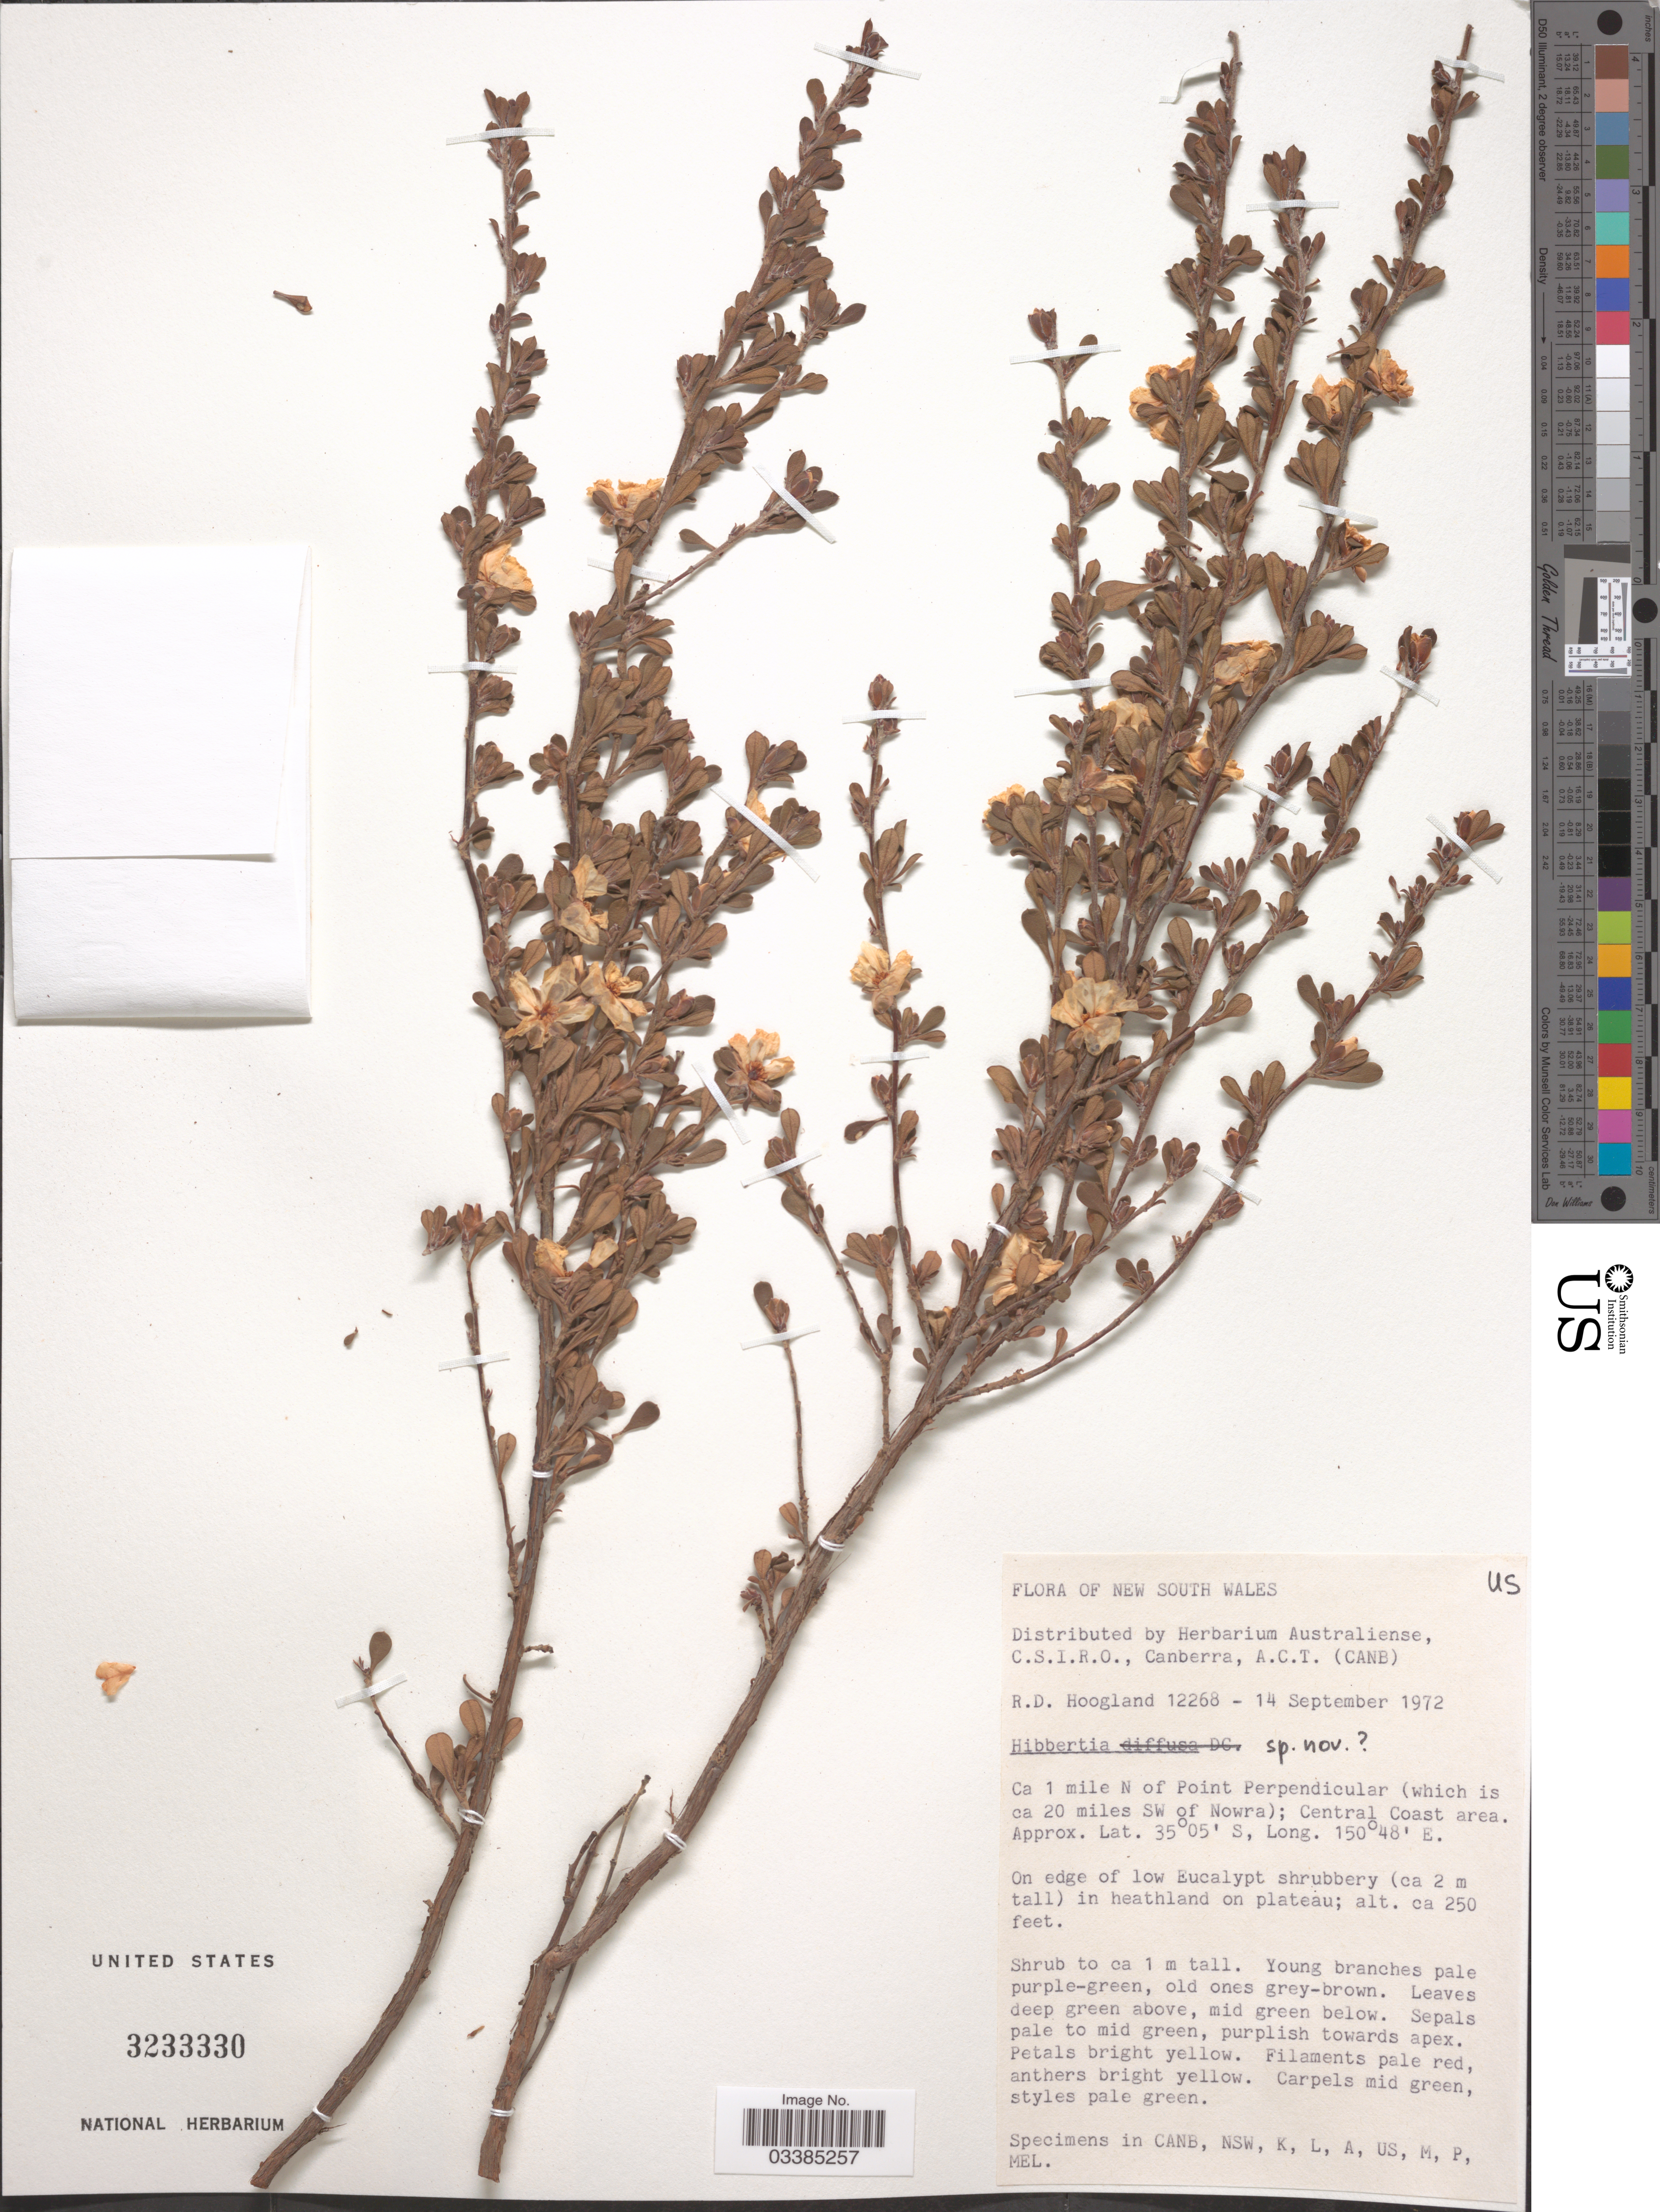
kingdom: Plantae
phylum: Tracheophyta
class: Magnoliopsida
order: Dilleniales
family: Dilleniaceae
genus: Hibbertia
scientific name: Hibbertia sp.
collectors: R. D. Hoogland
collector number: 12268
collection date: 1972-09-14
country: Australia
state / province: New South Wales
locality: Ca 1 mile N of Point Perpendicular (which is ca 20 miles SW of Nowra); Central Coast area.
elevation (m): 76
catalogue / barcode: US 3233330